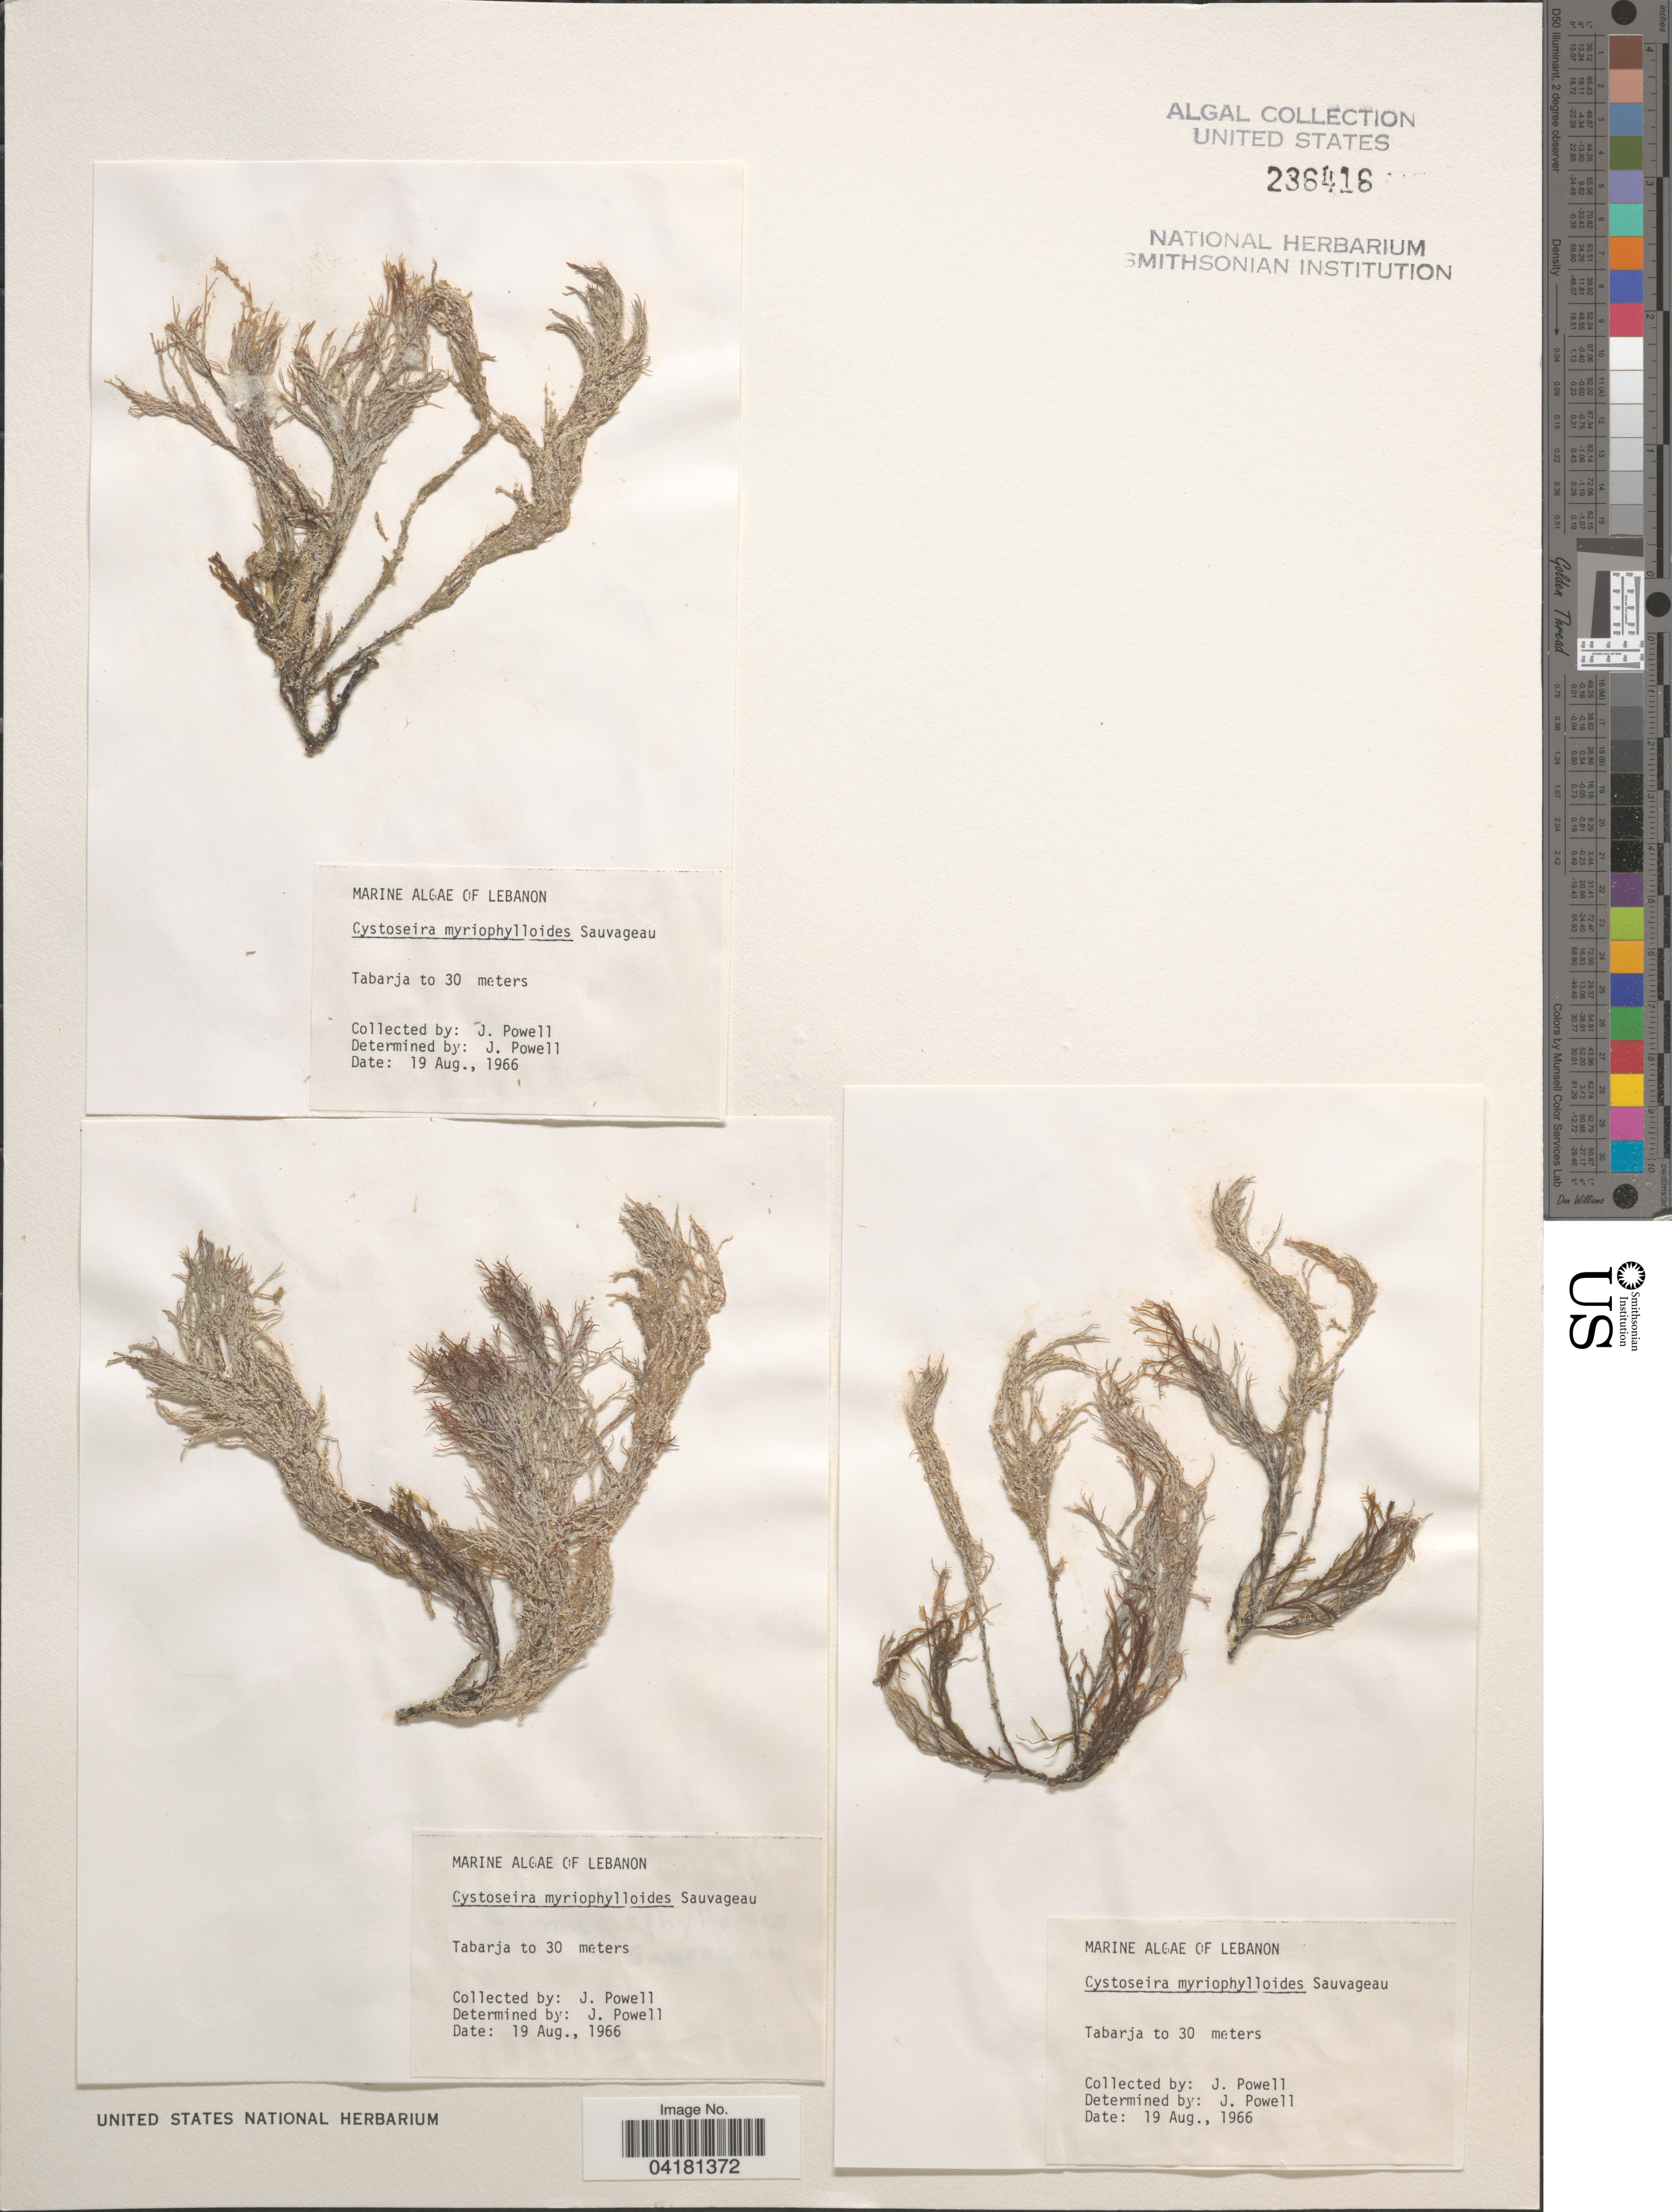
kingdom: Chromista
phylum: Ochrophyta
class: Phaeophyceae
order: Fucales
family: Sargassaceae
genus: Cystoseira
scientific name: Cystoseira humilis var. myriophylloides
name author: (Sauvageau) J.H.Price & D.M. John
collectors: J. Powell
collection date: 1966-08-19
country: Lebanon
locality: Tabarja to 30 meters.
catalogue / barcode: US 236416